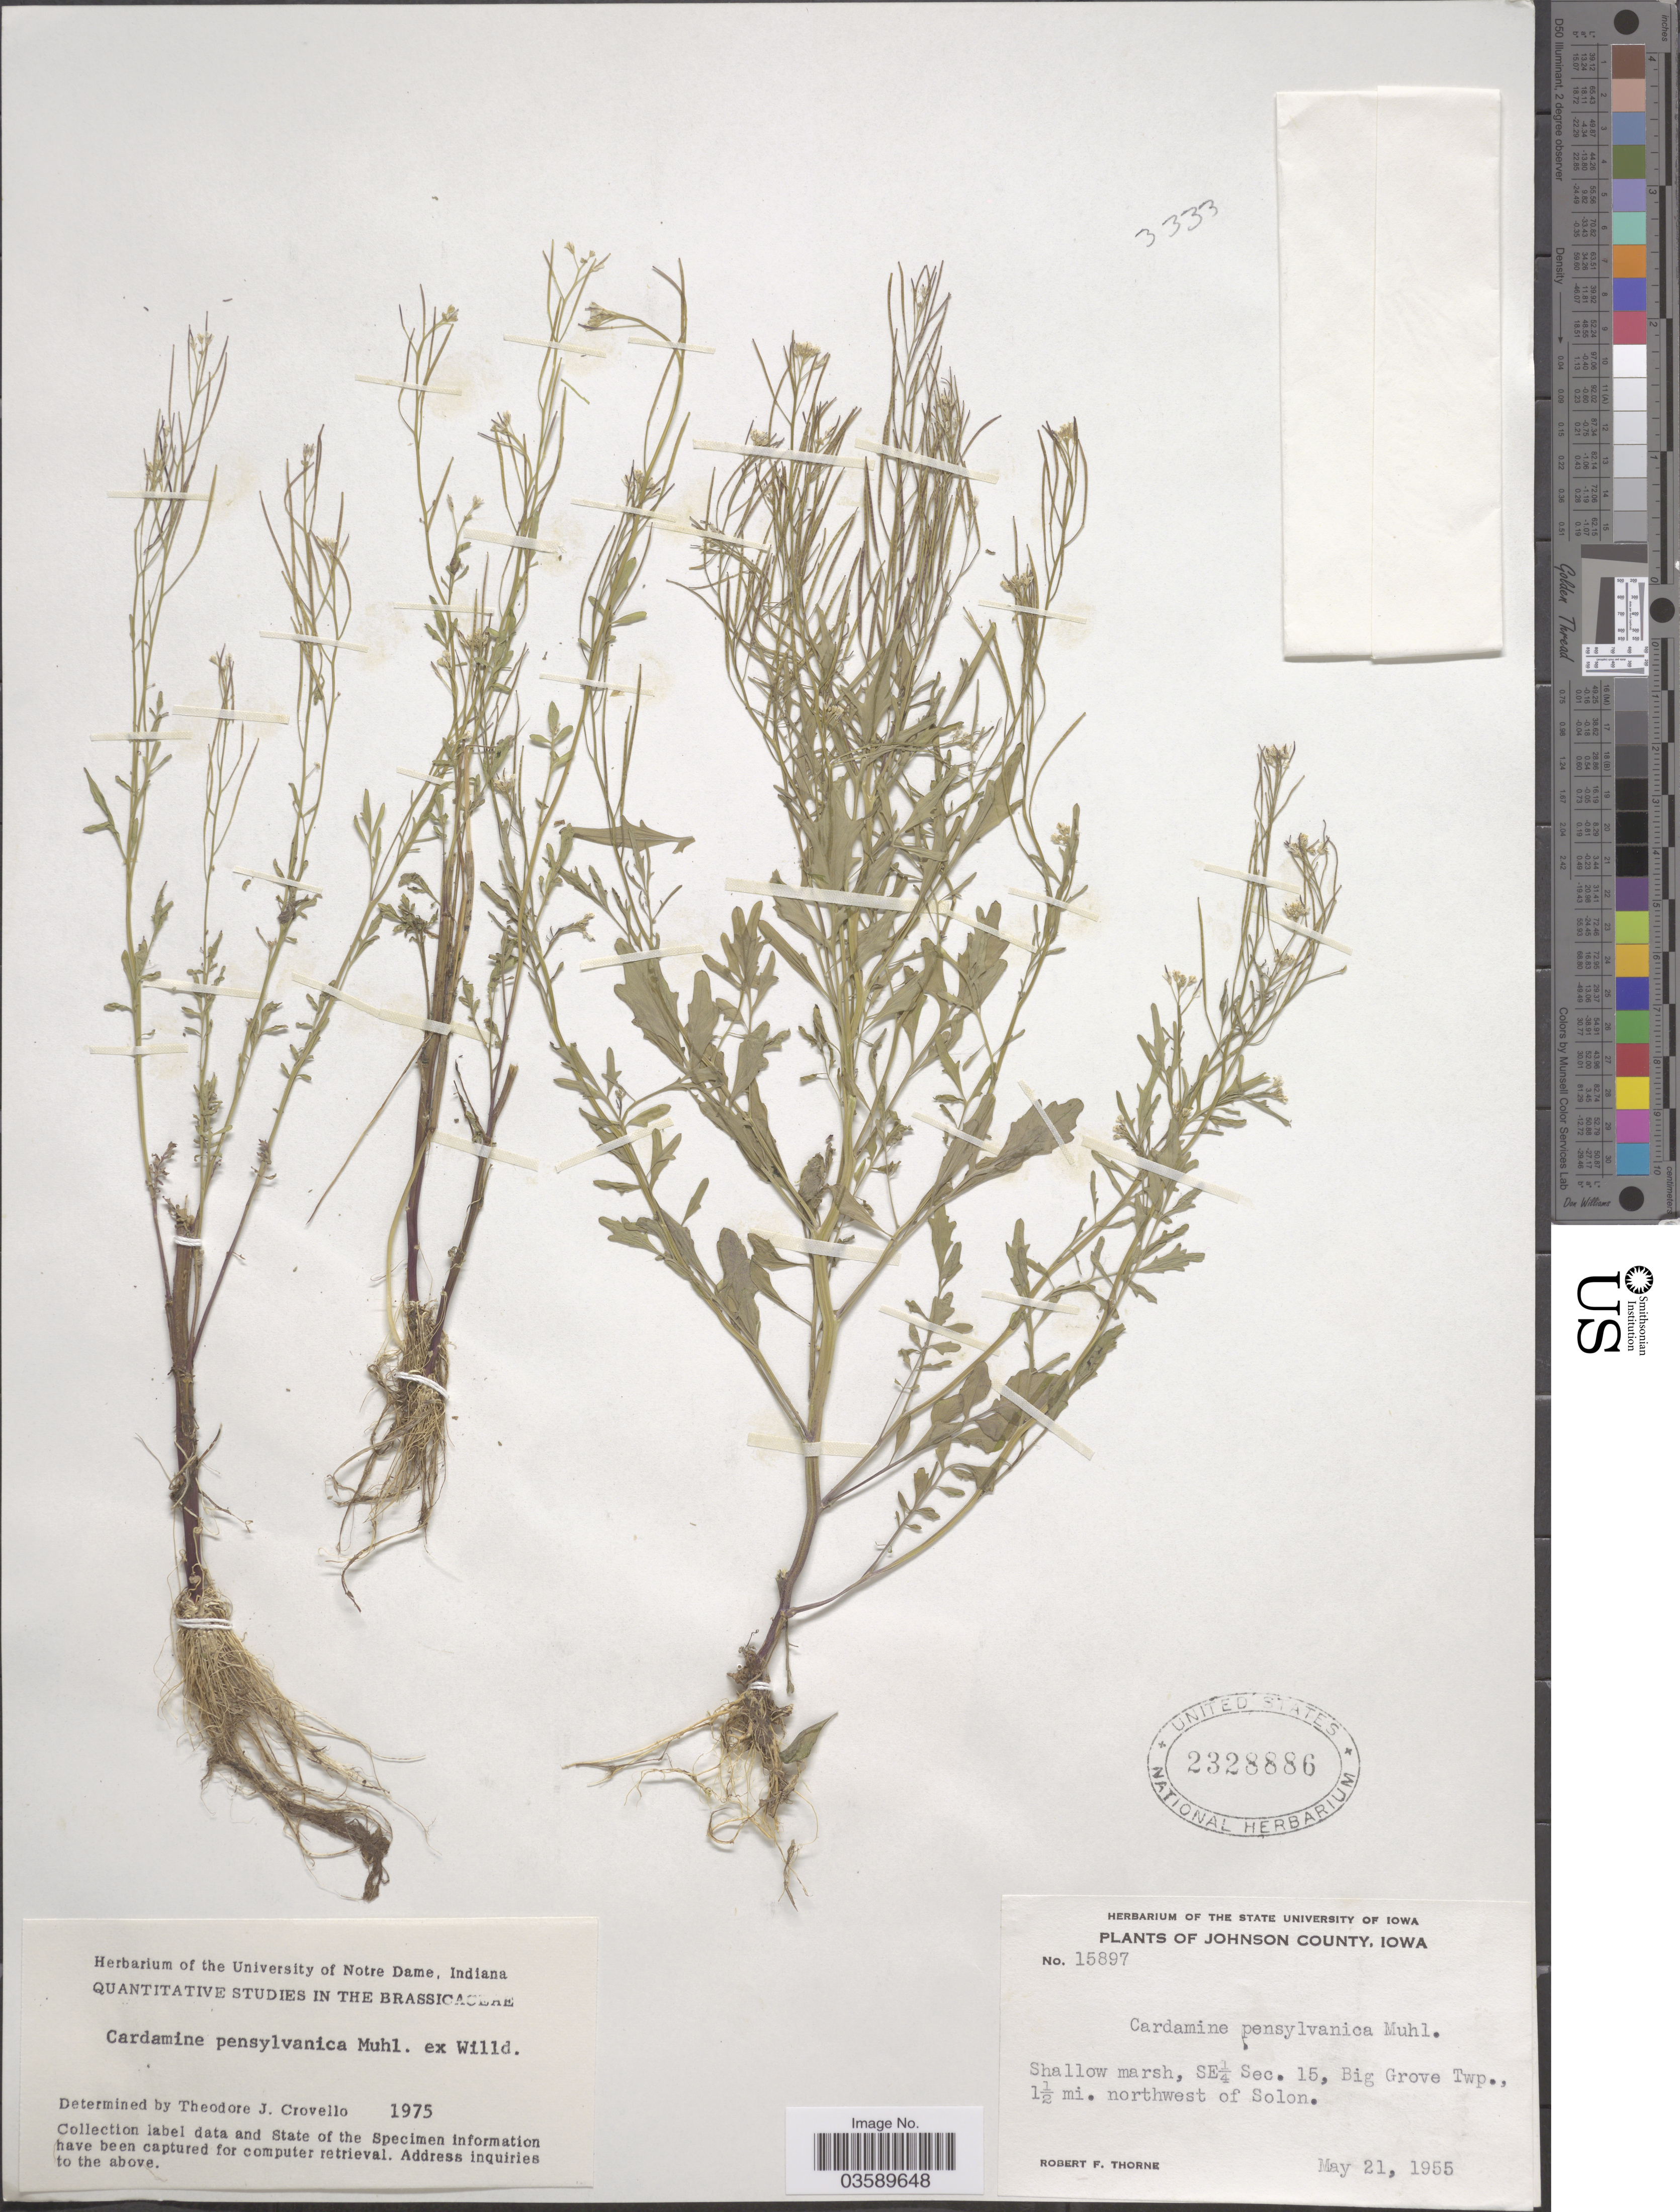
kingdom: Plantae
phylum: Tracheophyta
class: Magnoliopsida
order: Brassicales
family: Brassicaceae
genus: Cardamine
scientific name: Cardamine pensylvanica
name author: Muhl. ex Willd.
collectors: R. F. Thorne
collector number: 15897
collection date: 1955-05-21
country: United States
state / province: Iowa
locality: Johnson County. Shallow marsh, SE¼ Sec. 15, Big Grove Twp., 1½ mi. northwest of Solon.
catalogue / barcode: US 2328886